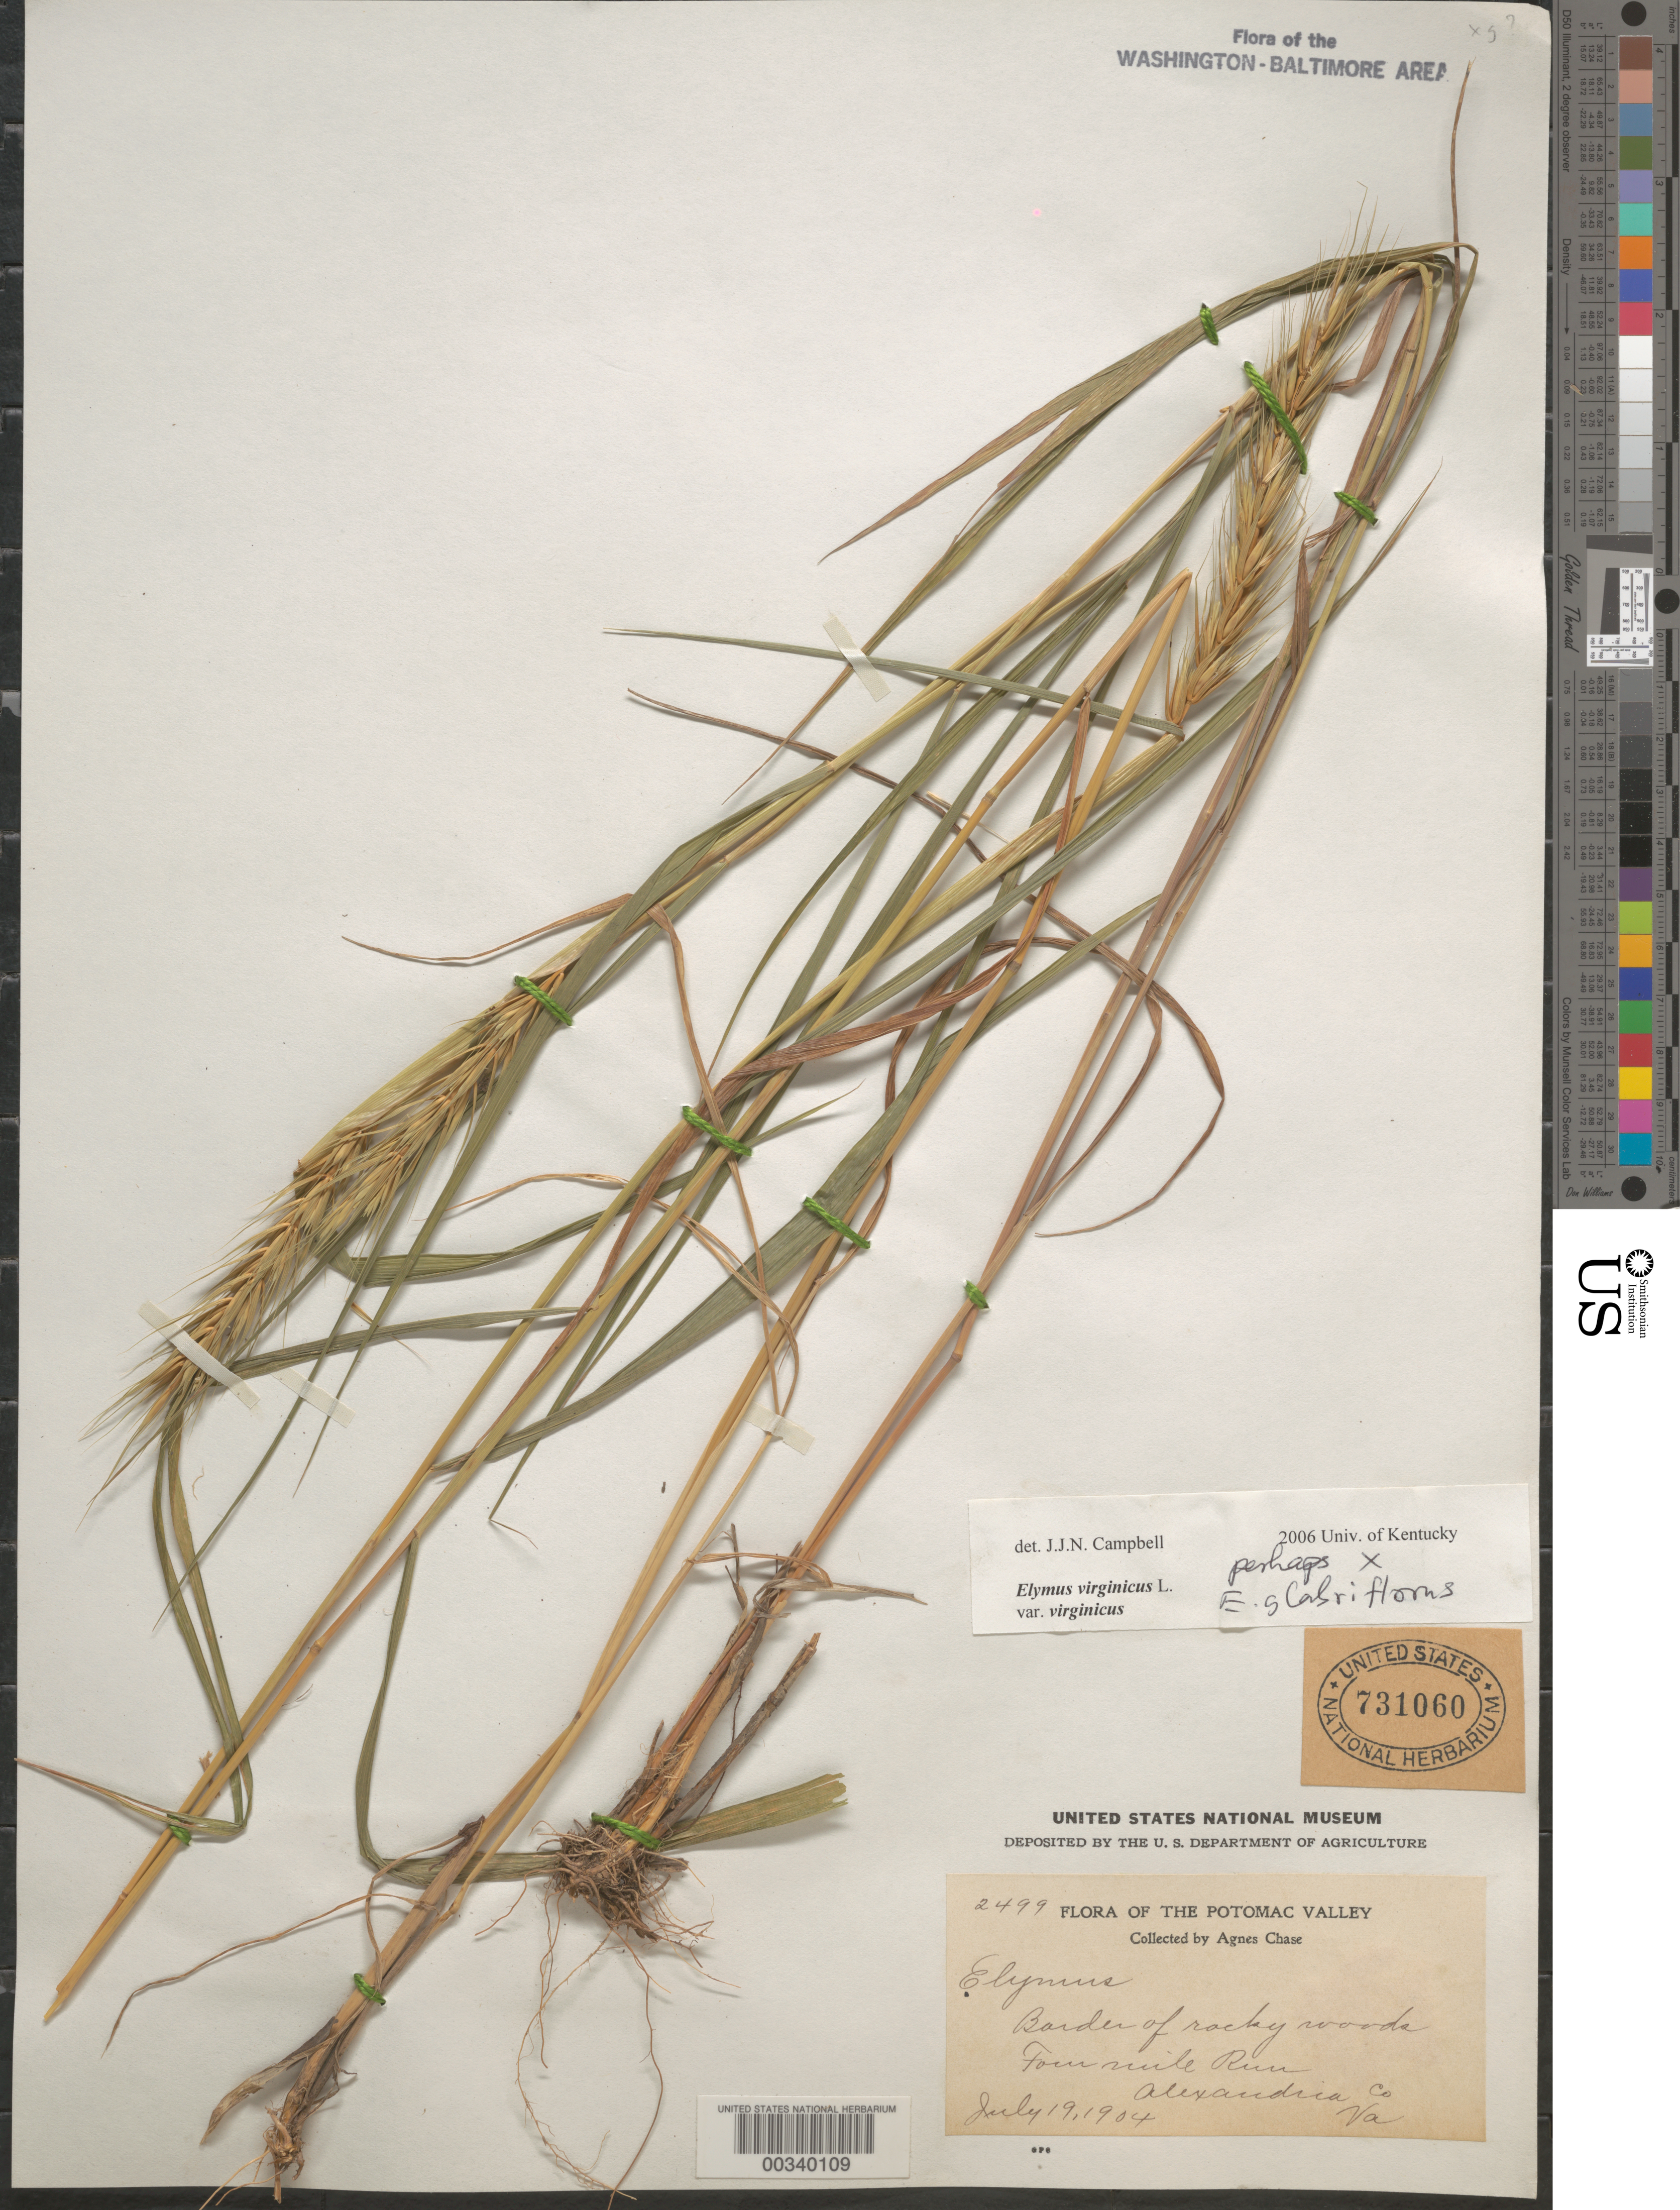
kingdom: Plantae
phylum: Tracheophyta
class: Liliopsida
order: Poales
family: Poaceae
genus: Elymus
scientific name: Elymus virginicus var. virginicus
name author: L.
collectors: A. Chase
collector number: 2499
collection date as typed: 19 Jul 1904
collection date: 1904-07-19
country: United States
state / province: Virginia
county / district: Arlington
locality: Four Mile Run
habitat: Border of rocky woods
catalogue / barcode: US 731060